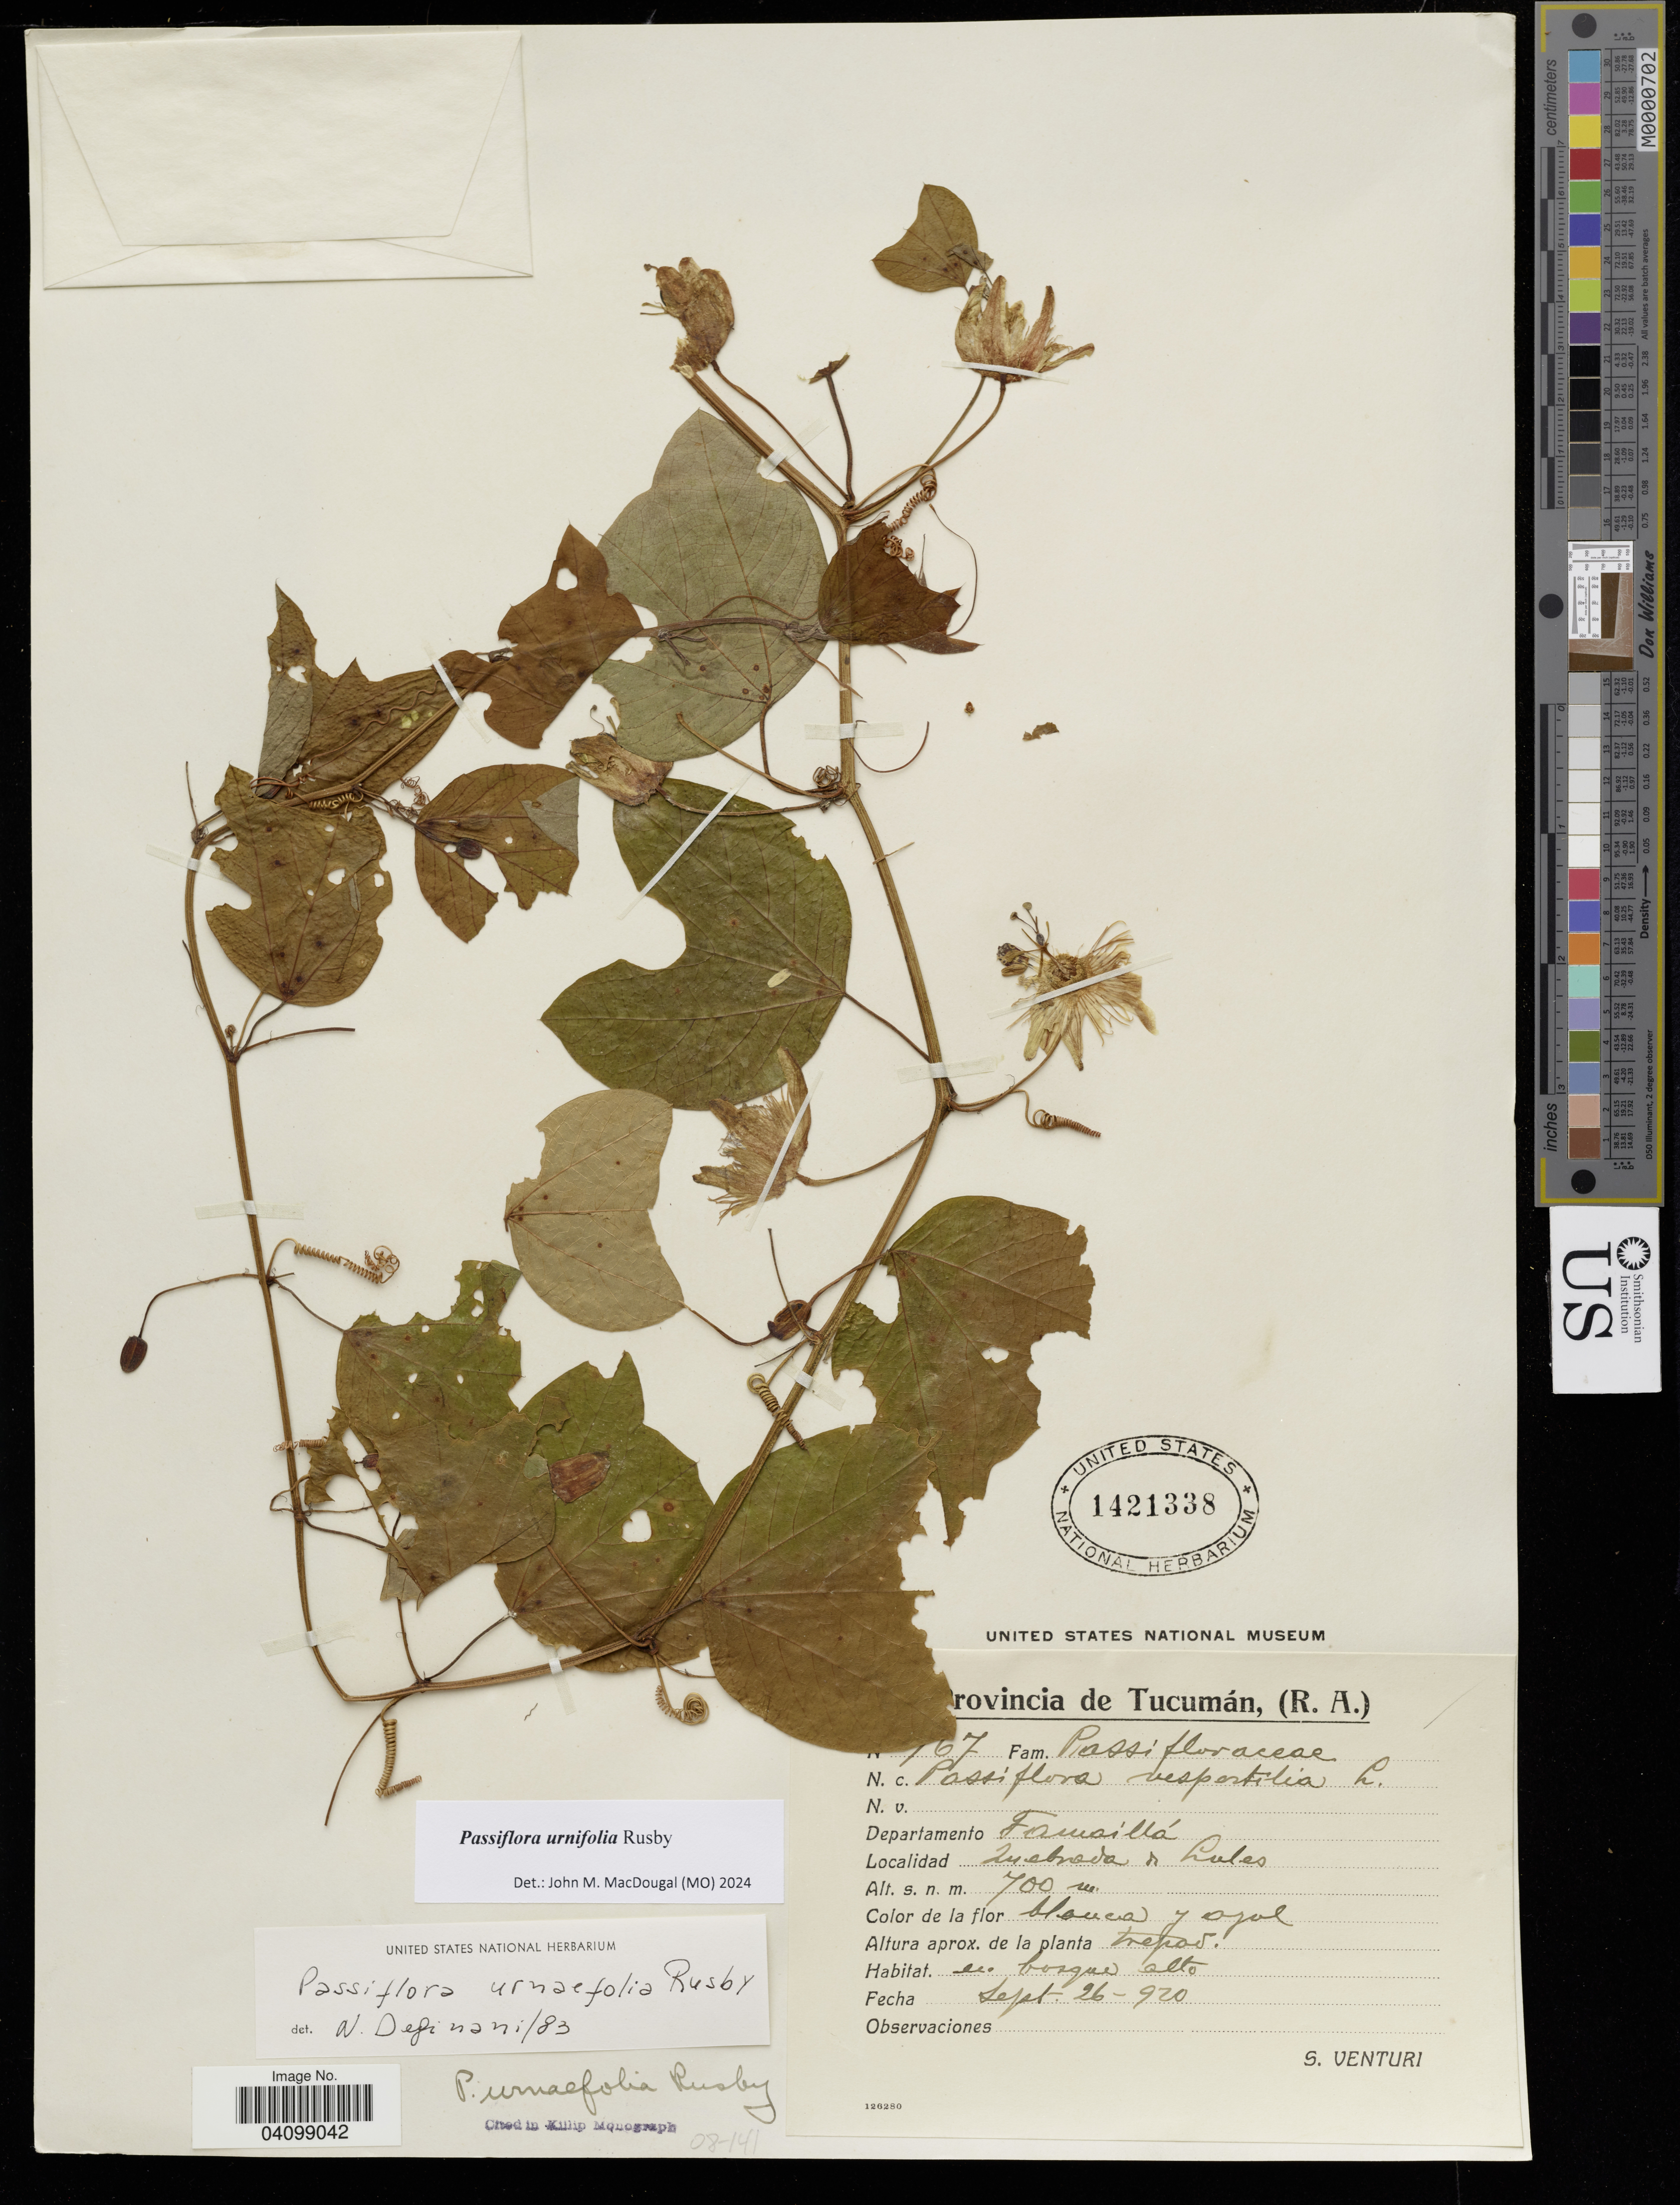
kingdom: Plantae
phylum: Tracheophyta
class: Magnoliopsida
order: Malpighiales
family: Passifloraceae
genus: Passiflora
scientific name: Passiflora urnifolia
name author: Rusby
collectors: S. Venturi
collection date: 1920-09-26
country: Argentina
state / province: Tucuman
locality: Famaillá. Quebrada de Lules.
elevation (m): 700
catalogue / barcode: US 1421338